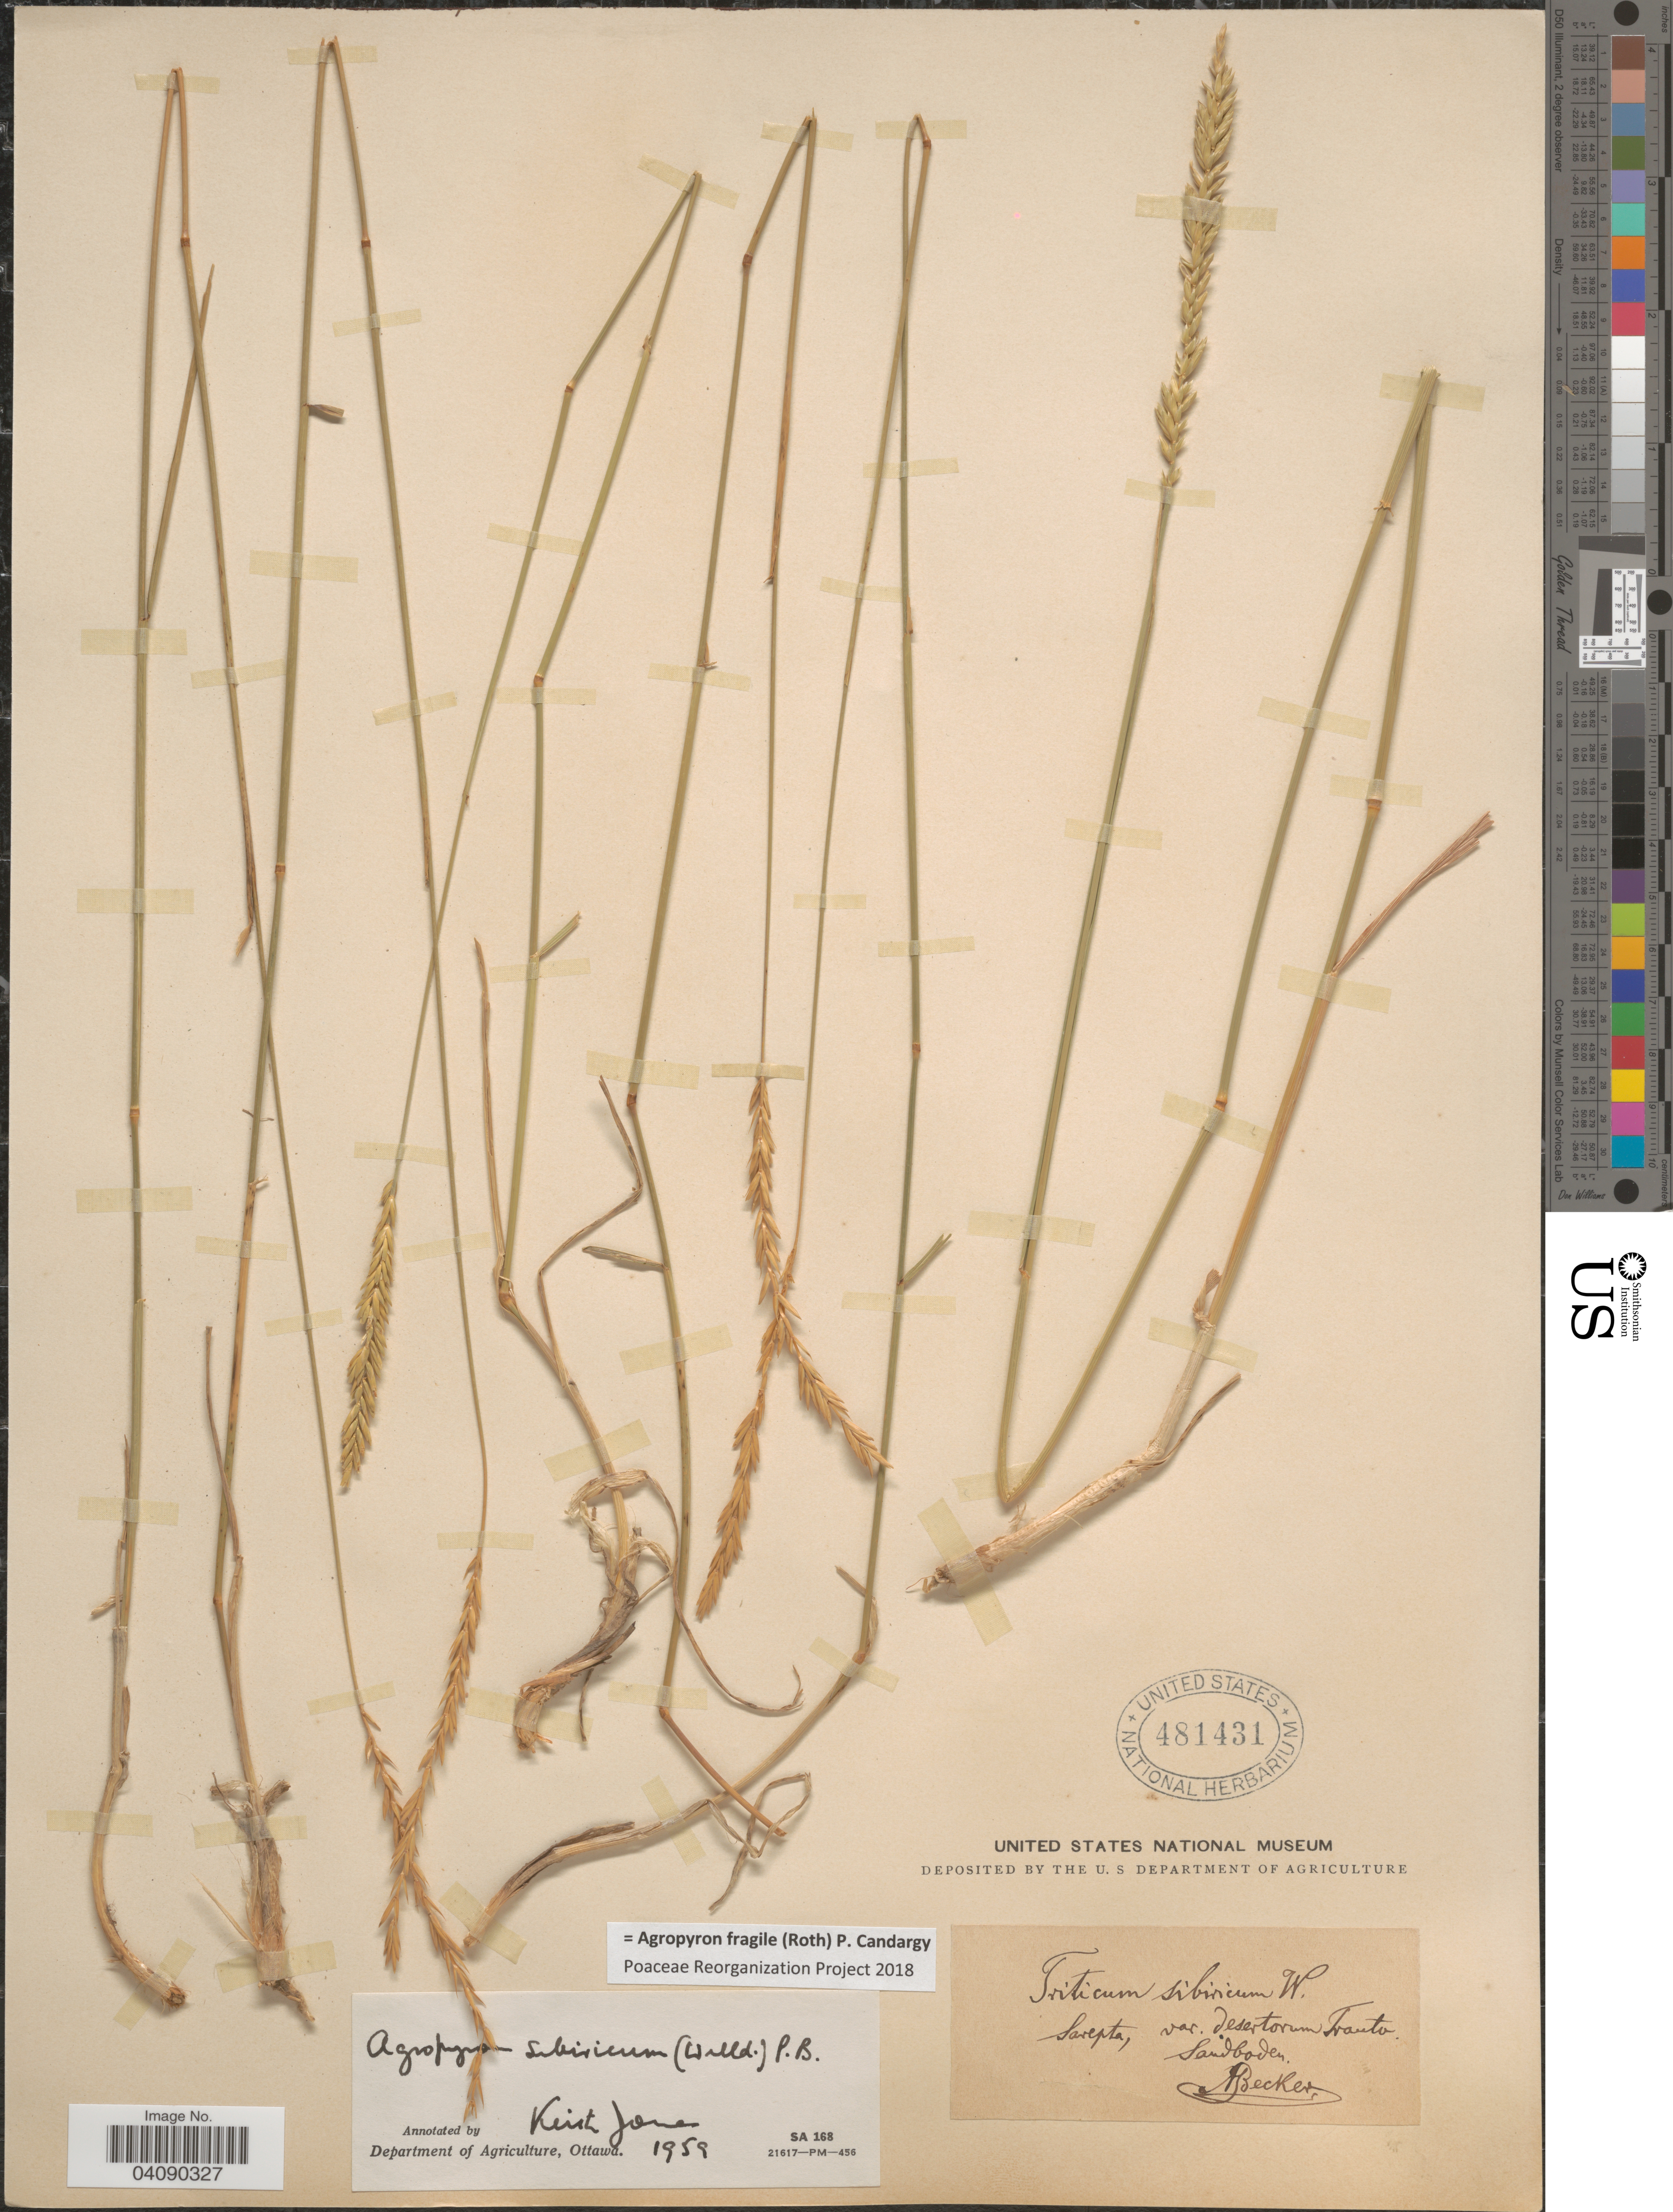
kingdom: Plantae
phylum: Tracheophyta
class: Liliopsida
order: Poales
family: Poaceae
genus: Agropyron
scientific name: Agropyron fragile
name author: (Roth) Candargy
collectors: A. Becker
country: Russian Federation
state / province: Volgograd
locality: Sarepta, Sandboden.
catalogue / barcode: US 481431